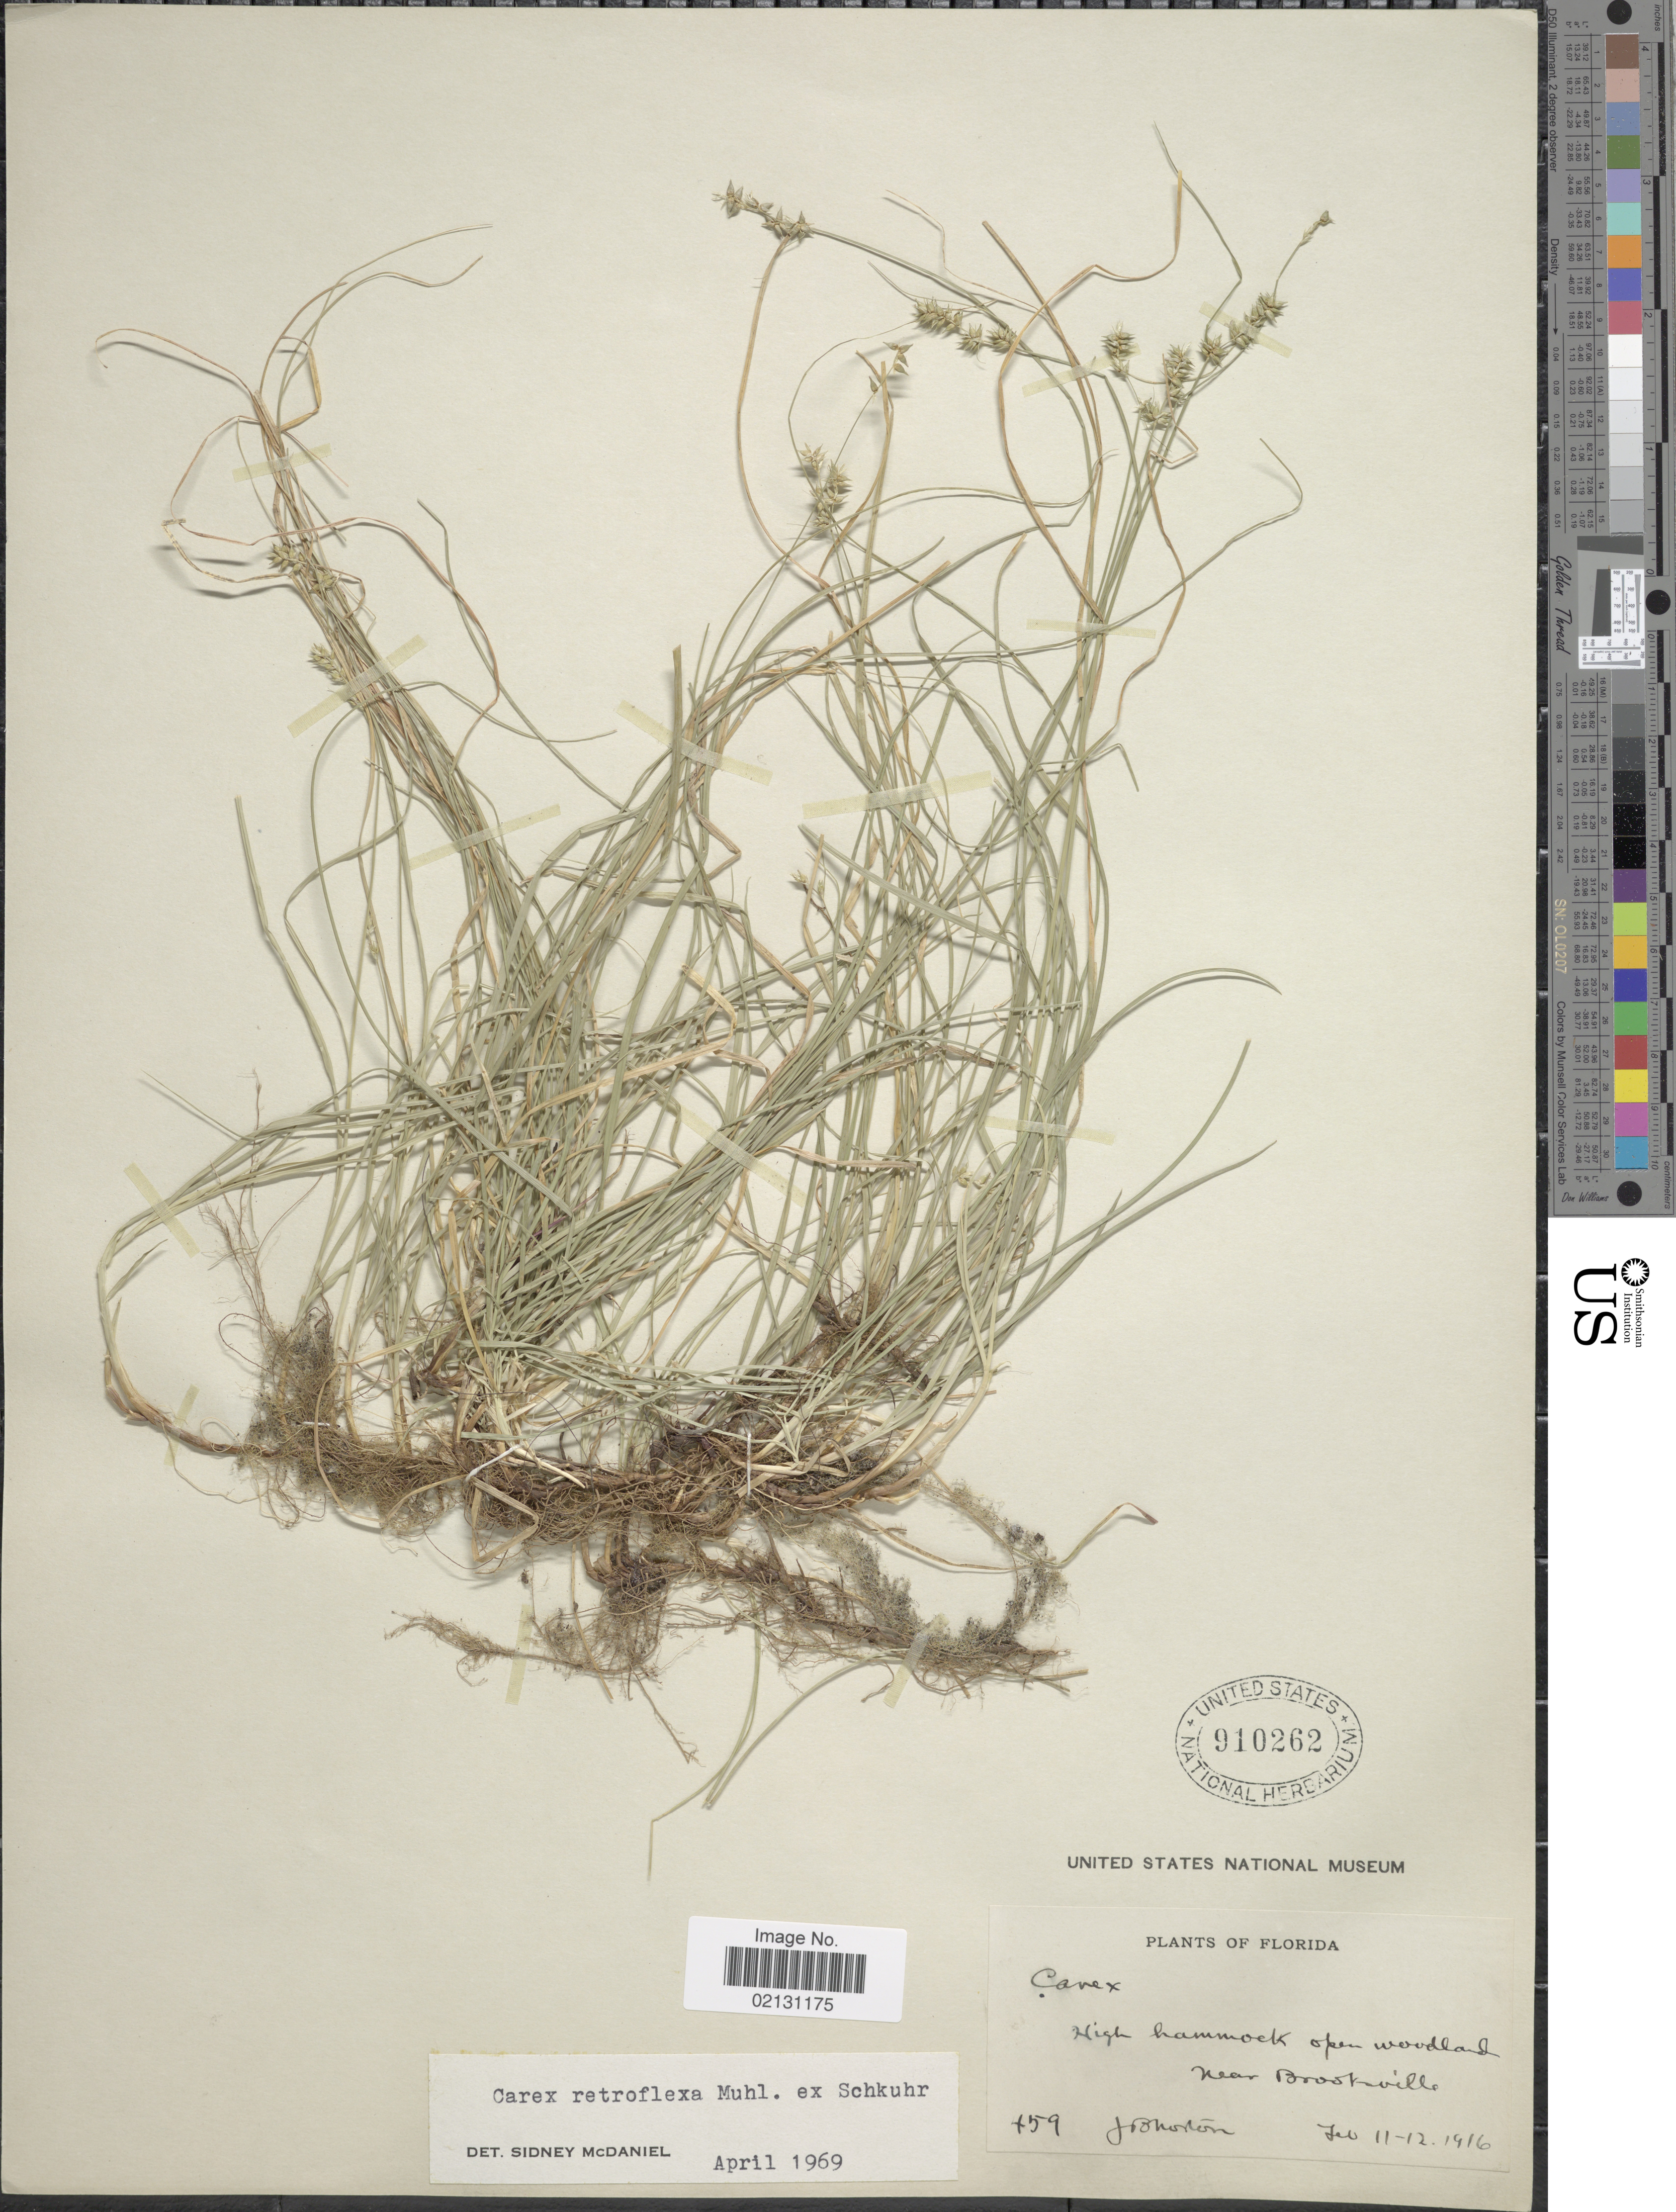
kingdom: Plantae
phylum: Tracheophyta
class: Liliopsida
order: Poales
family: Cyperaceae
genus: Carex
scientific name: Carex retroflexa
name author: Muhl. ex Willd.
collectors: J. B. Norton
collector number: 459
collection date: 1916-02-11/1916-02-12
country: United States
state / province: Florida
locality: High hammock open woodland near Brookville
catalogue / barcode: US 910262